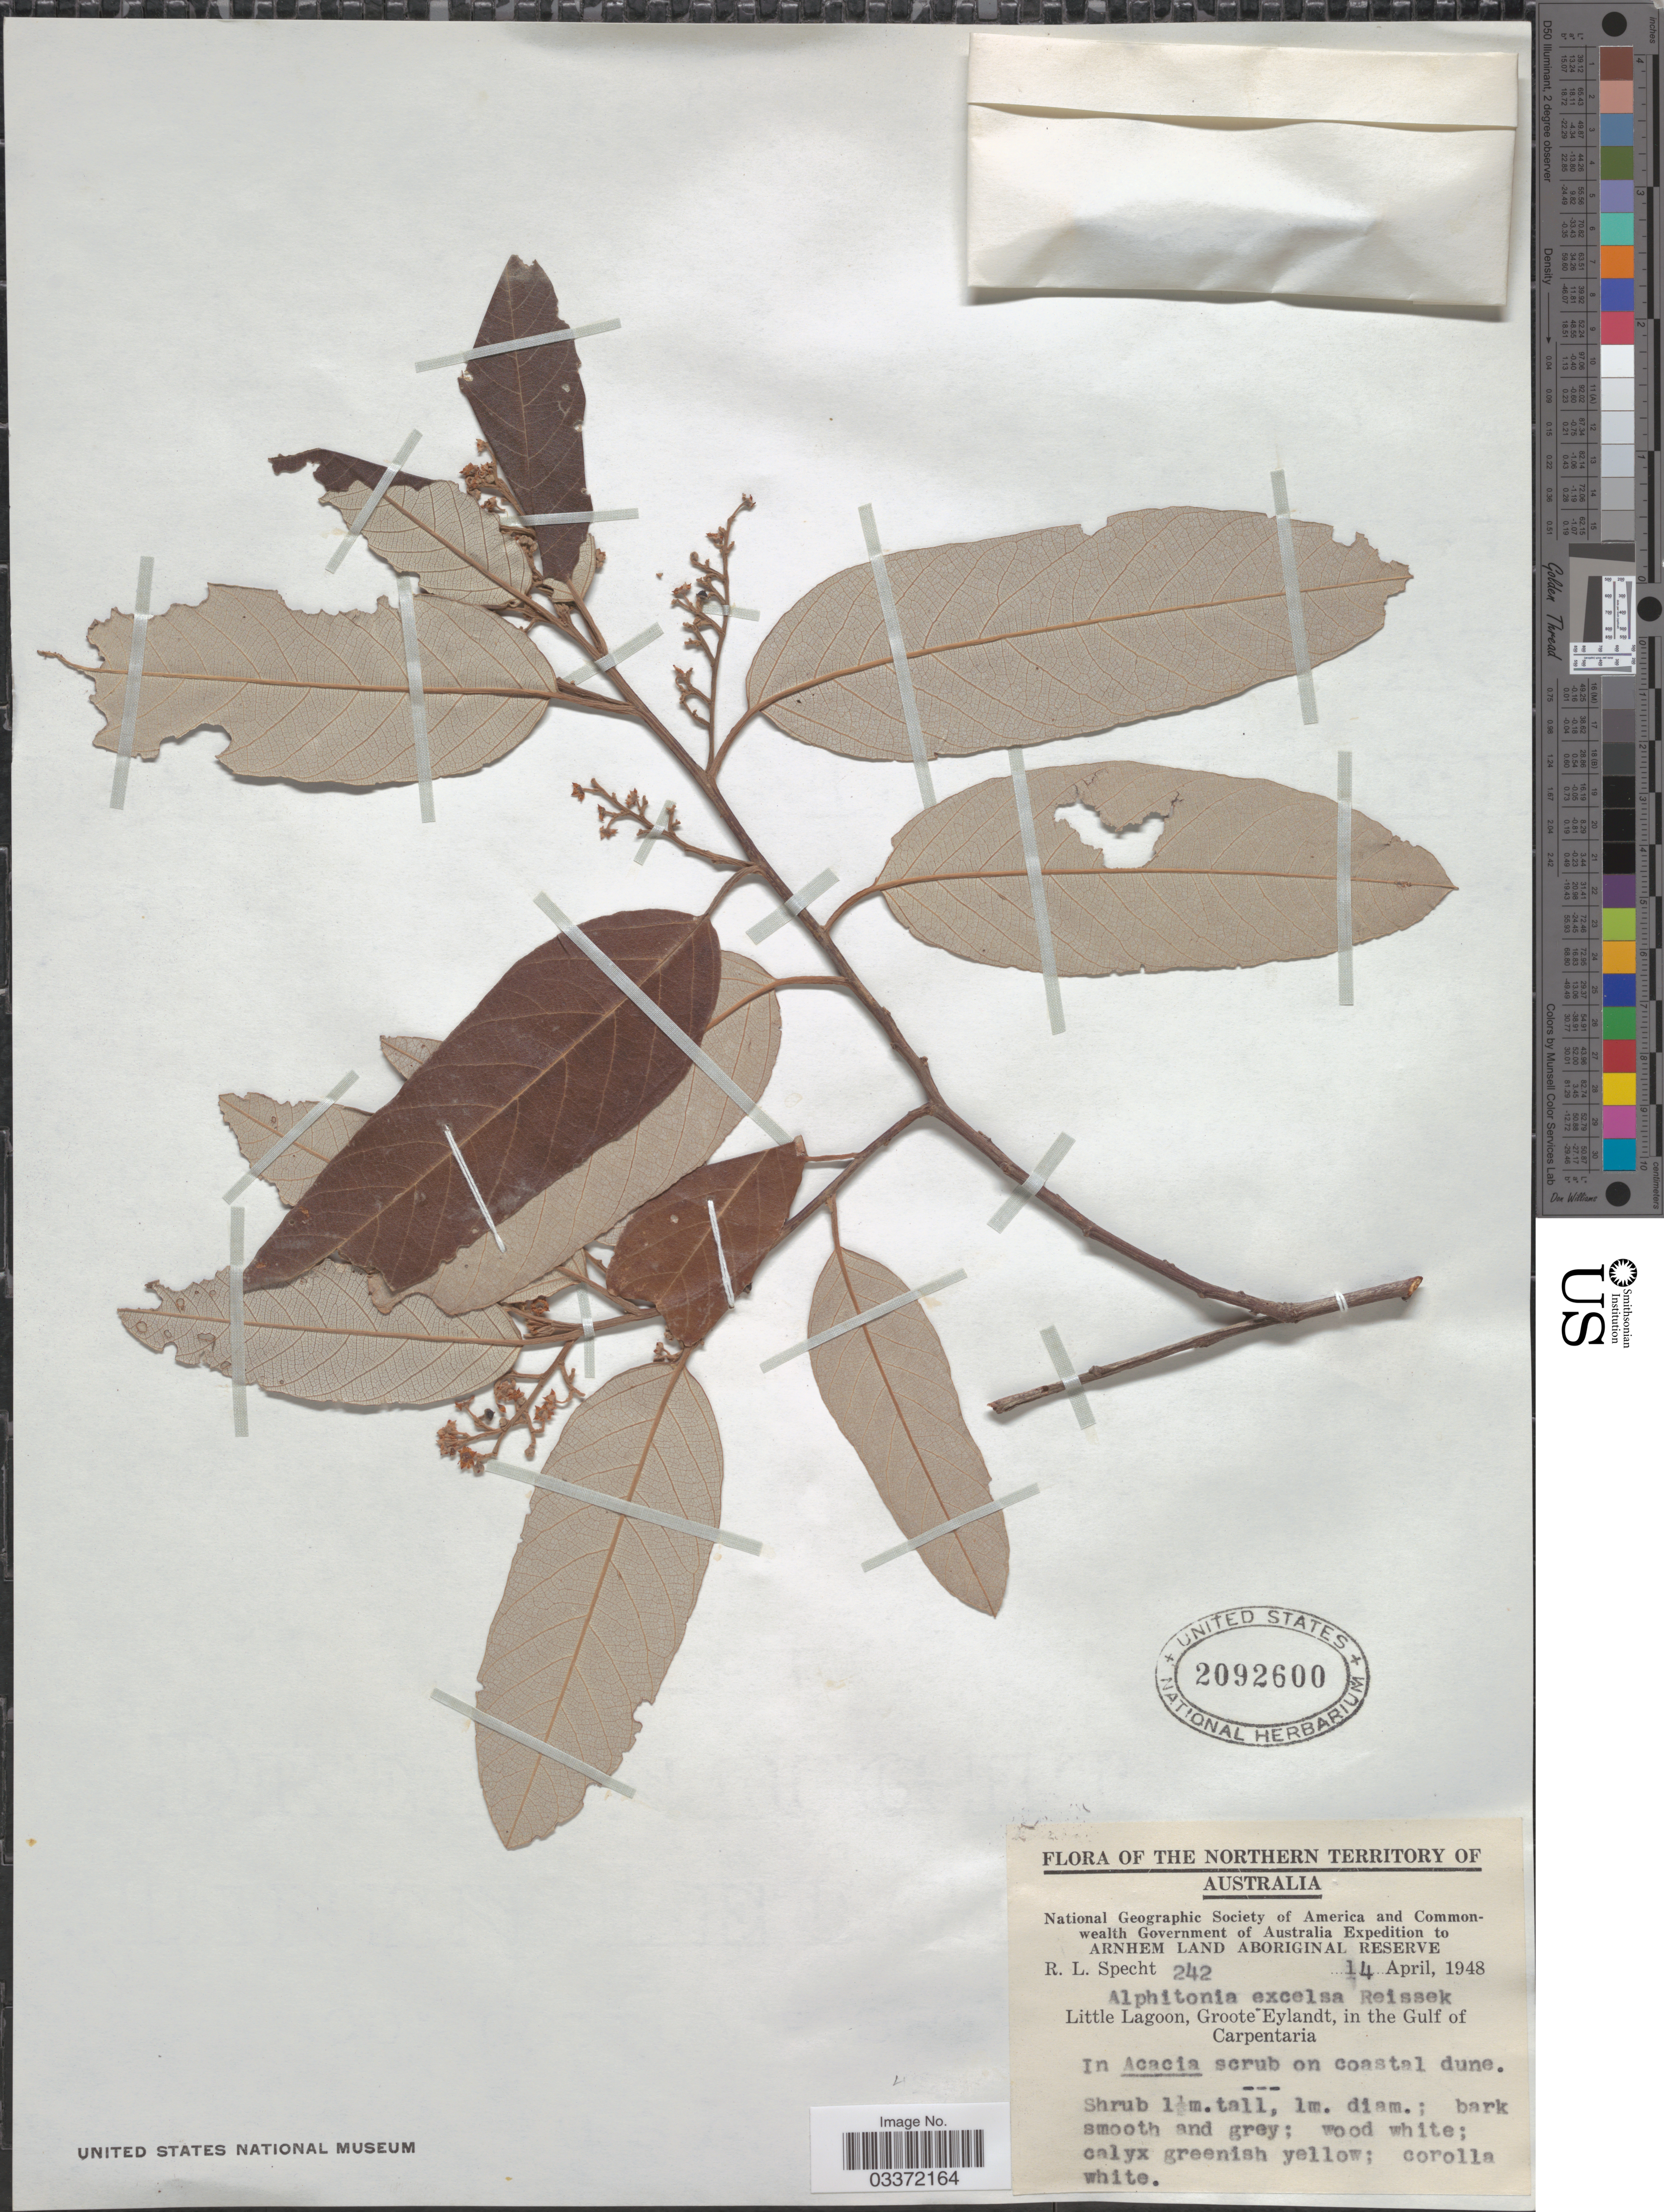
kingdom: Plantae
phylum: Tracheophyta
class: Magnoliopsida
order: Rosales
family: Rhamnaceae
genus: Alphitonia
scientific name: Alphitonia excelsa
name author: Reissek ex Endl.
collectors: R. L. Specht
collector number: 242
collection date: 1948-04-14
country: Australia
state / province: Northern Territory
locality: Arnhem Land Aboriginal Reserve, Little Lagoon, Groote Eylandt, in the Gulf of Carpentaria.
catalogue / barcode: US 2092600